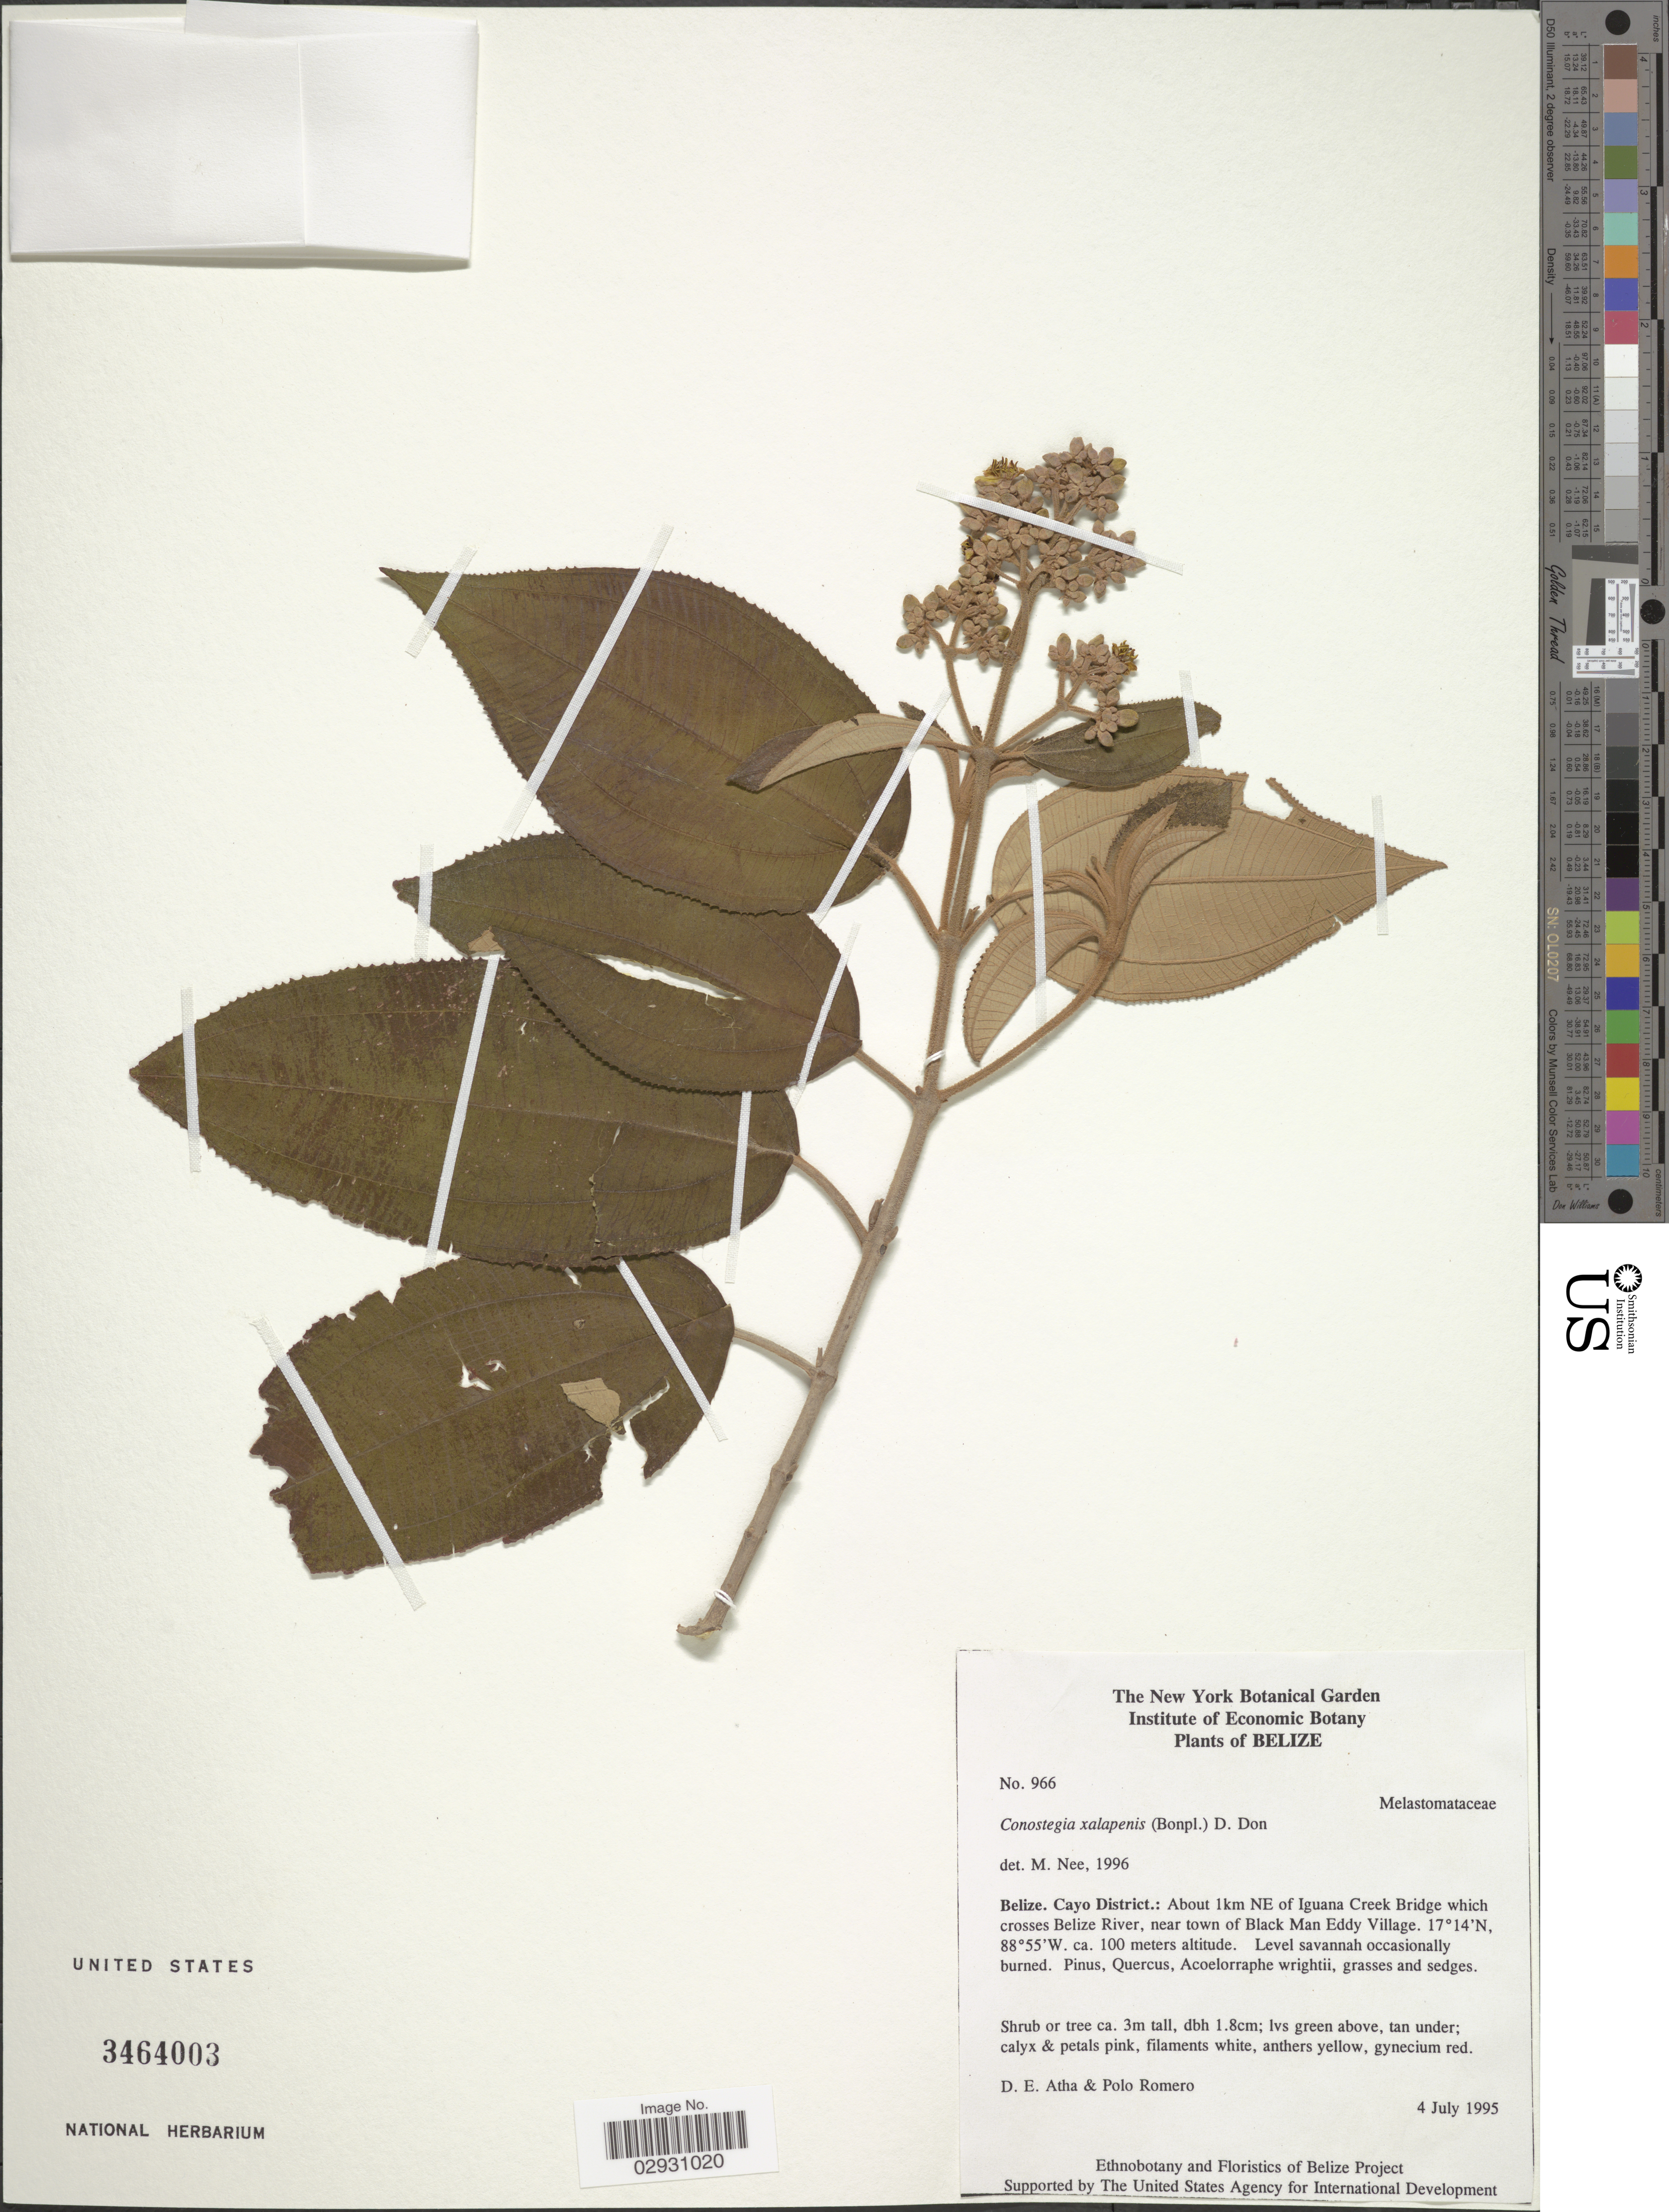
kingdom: Plantae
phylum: Tracheophyta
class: Magnoliopsida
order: Myrtales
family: Melastomataceae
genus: Conostegia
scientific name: Conostegia quadrangularis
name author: Schltdl. ex Steud.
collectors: D. Atha & P. Romero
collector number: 966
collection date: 1995-07-04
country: Belize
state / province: Cayo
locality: Cayo District: About 1 km NE of Iguana Creek Bridge which crosses Belize River, near town of Black Man Eddy Village.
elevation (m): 100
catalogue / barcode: US 3464003